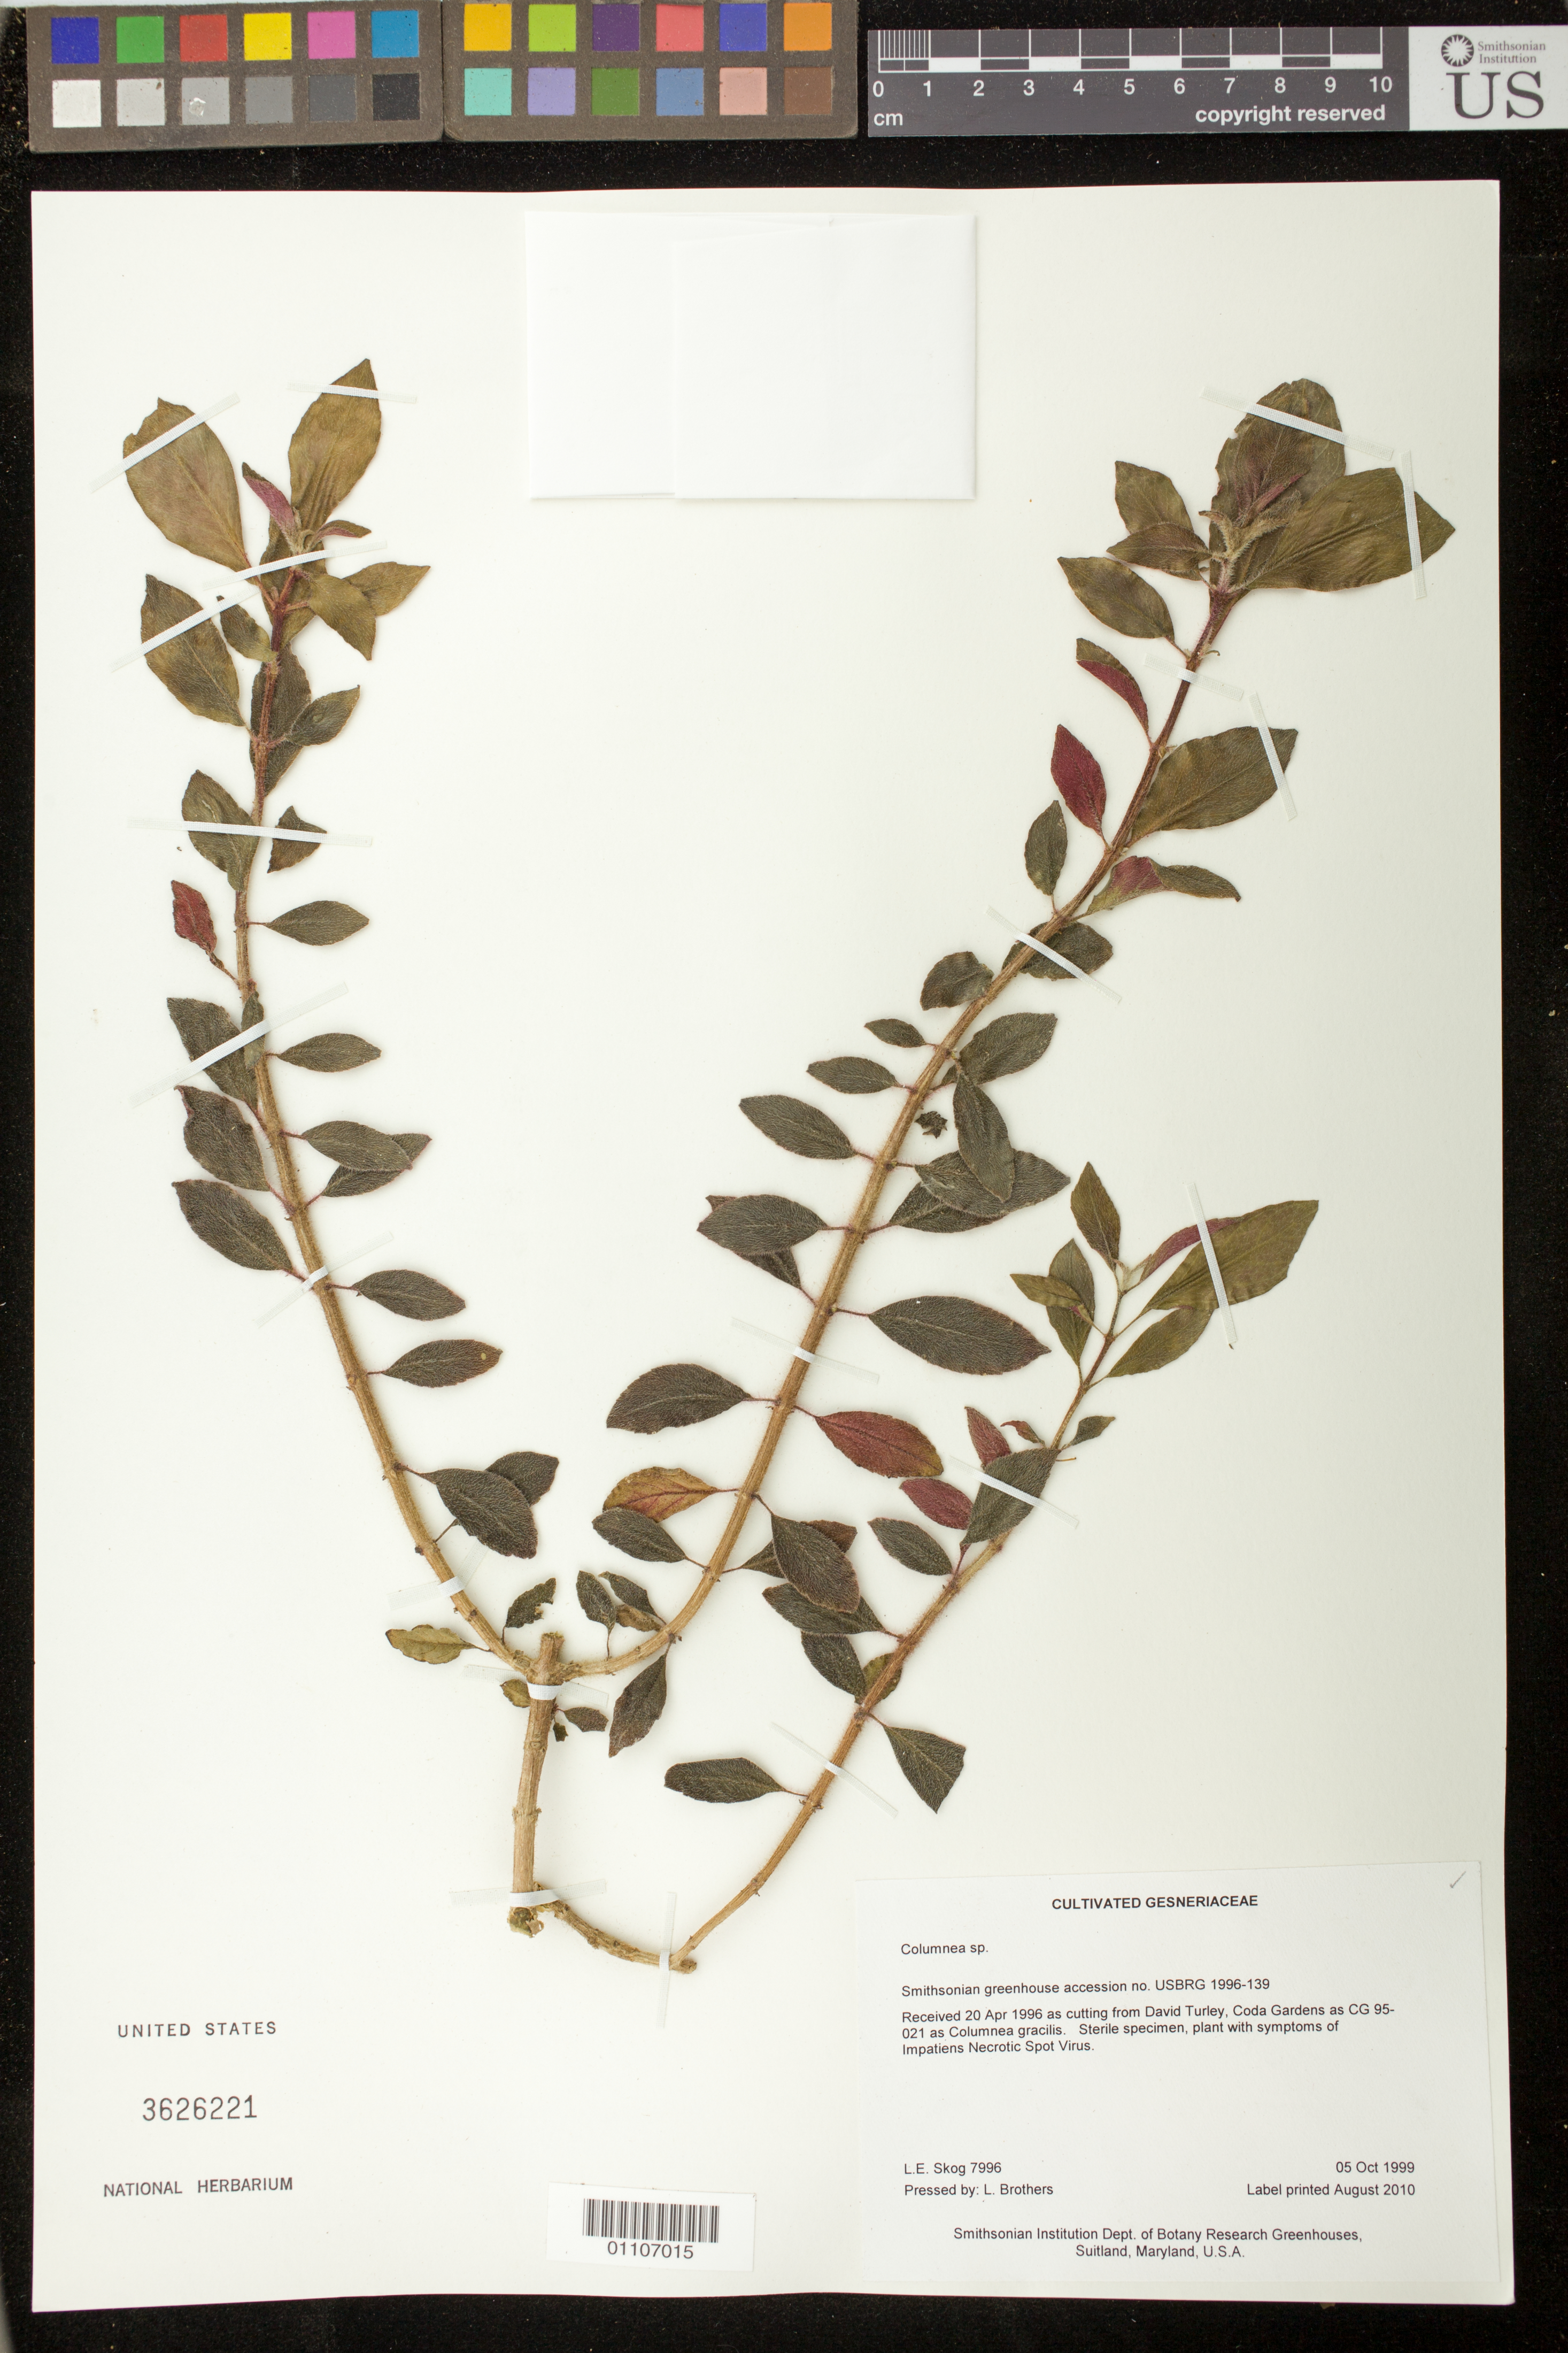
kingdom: Plantae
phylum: Tracheophyta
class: Magnoliopsida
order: Lamiales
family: Gesneriaceae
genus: Columnea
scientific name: Columnea sp.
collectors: L. E. Skog & L. Brothers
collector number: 7996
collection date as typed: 05 Oct 1999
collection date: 1999-10-05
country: United States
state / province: Maryland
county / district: Prince George's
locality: Smithsonian Institution Dept. of Botany Research Greenhouses, Suitland, Maryland, U.S.A.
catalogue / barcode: US 3626221